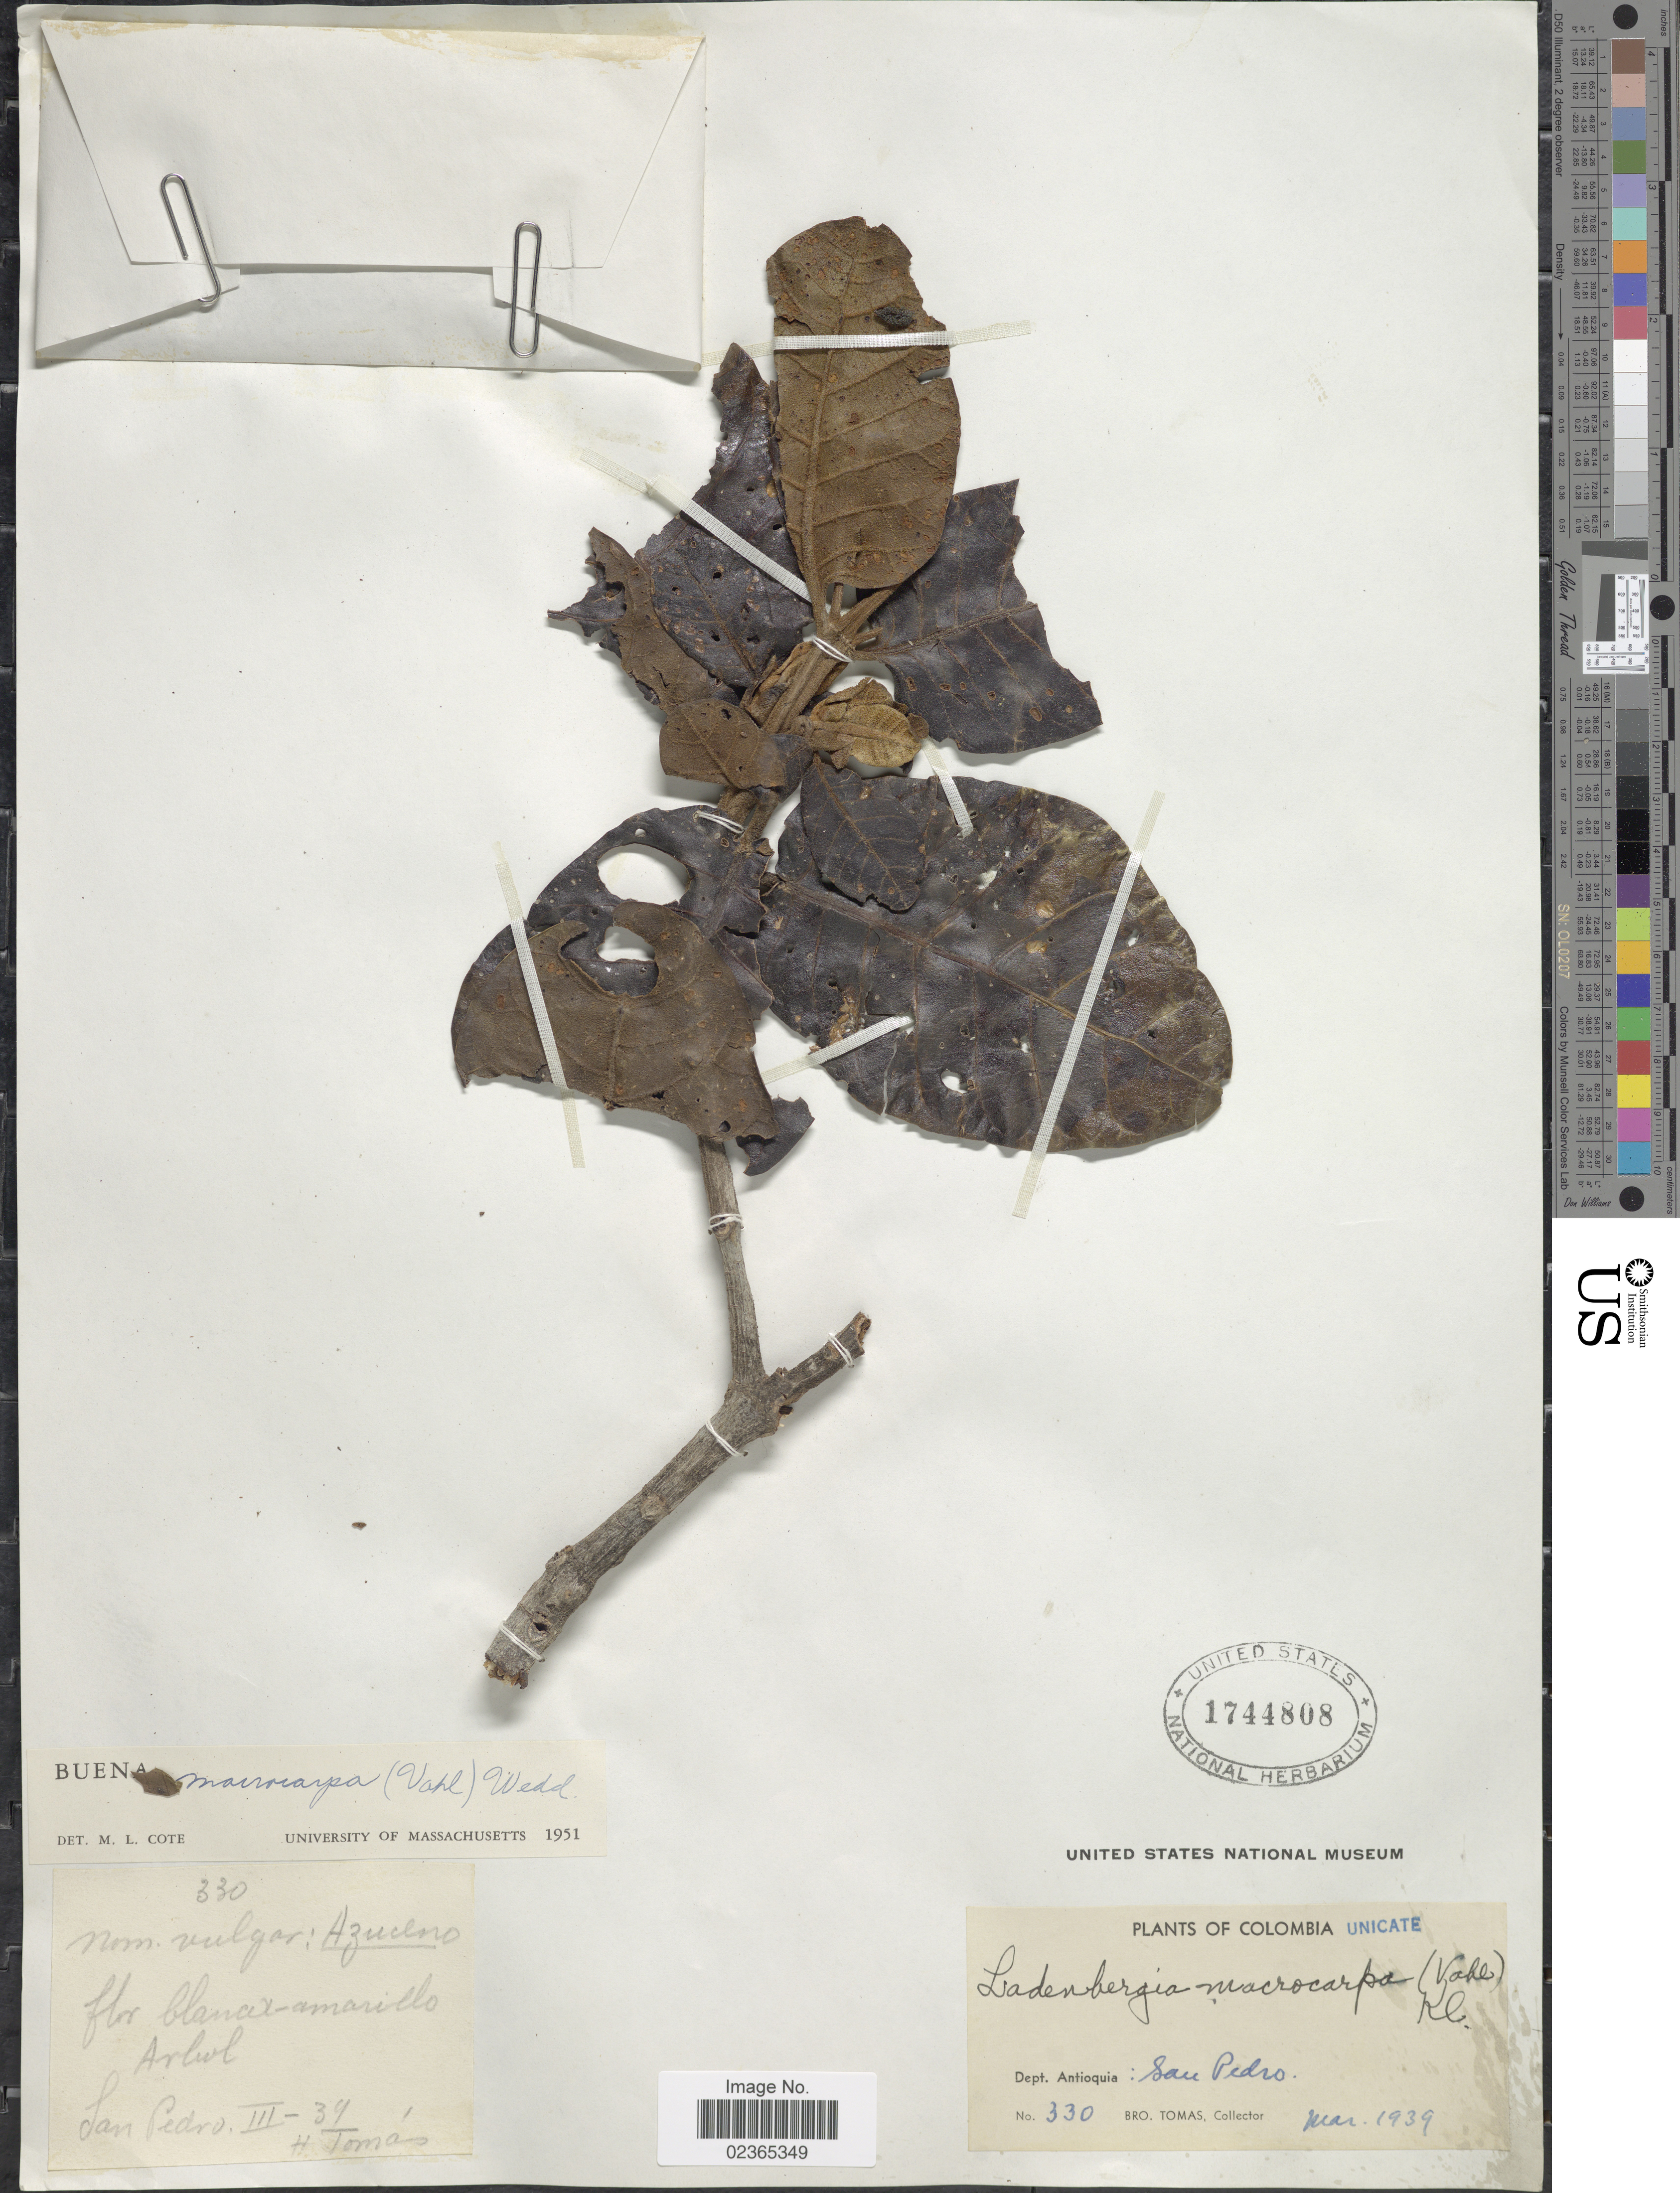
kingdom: Plantae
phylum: Tracheophyta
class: Magnoliopsida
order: Gentianales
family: Rubiaceae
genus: Ladenbergia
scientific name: Ladenbergia macrocarpa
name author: (Vahl) Klotzsch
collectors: B. Tomas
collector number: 330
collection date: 1939-03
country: Colombia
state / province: Antioquia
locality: San Pedro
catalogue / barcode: US 1744808